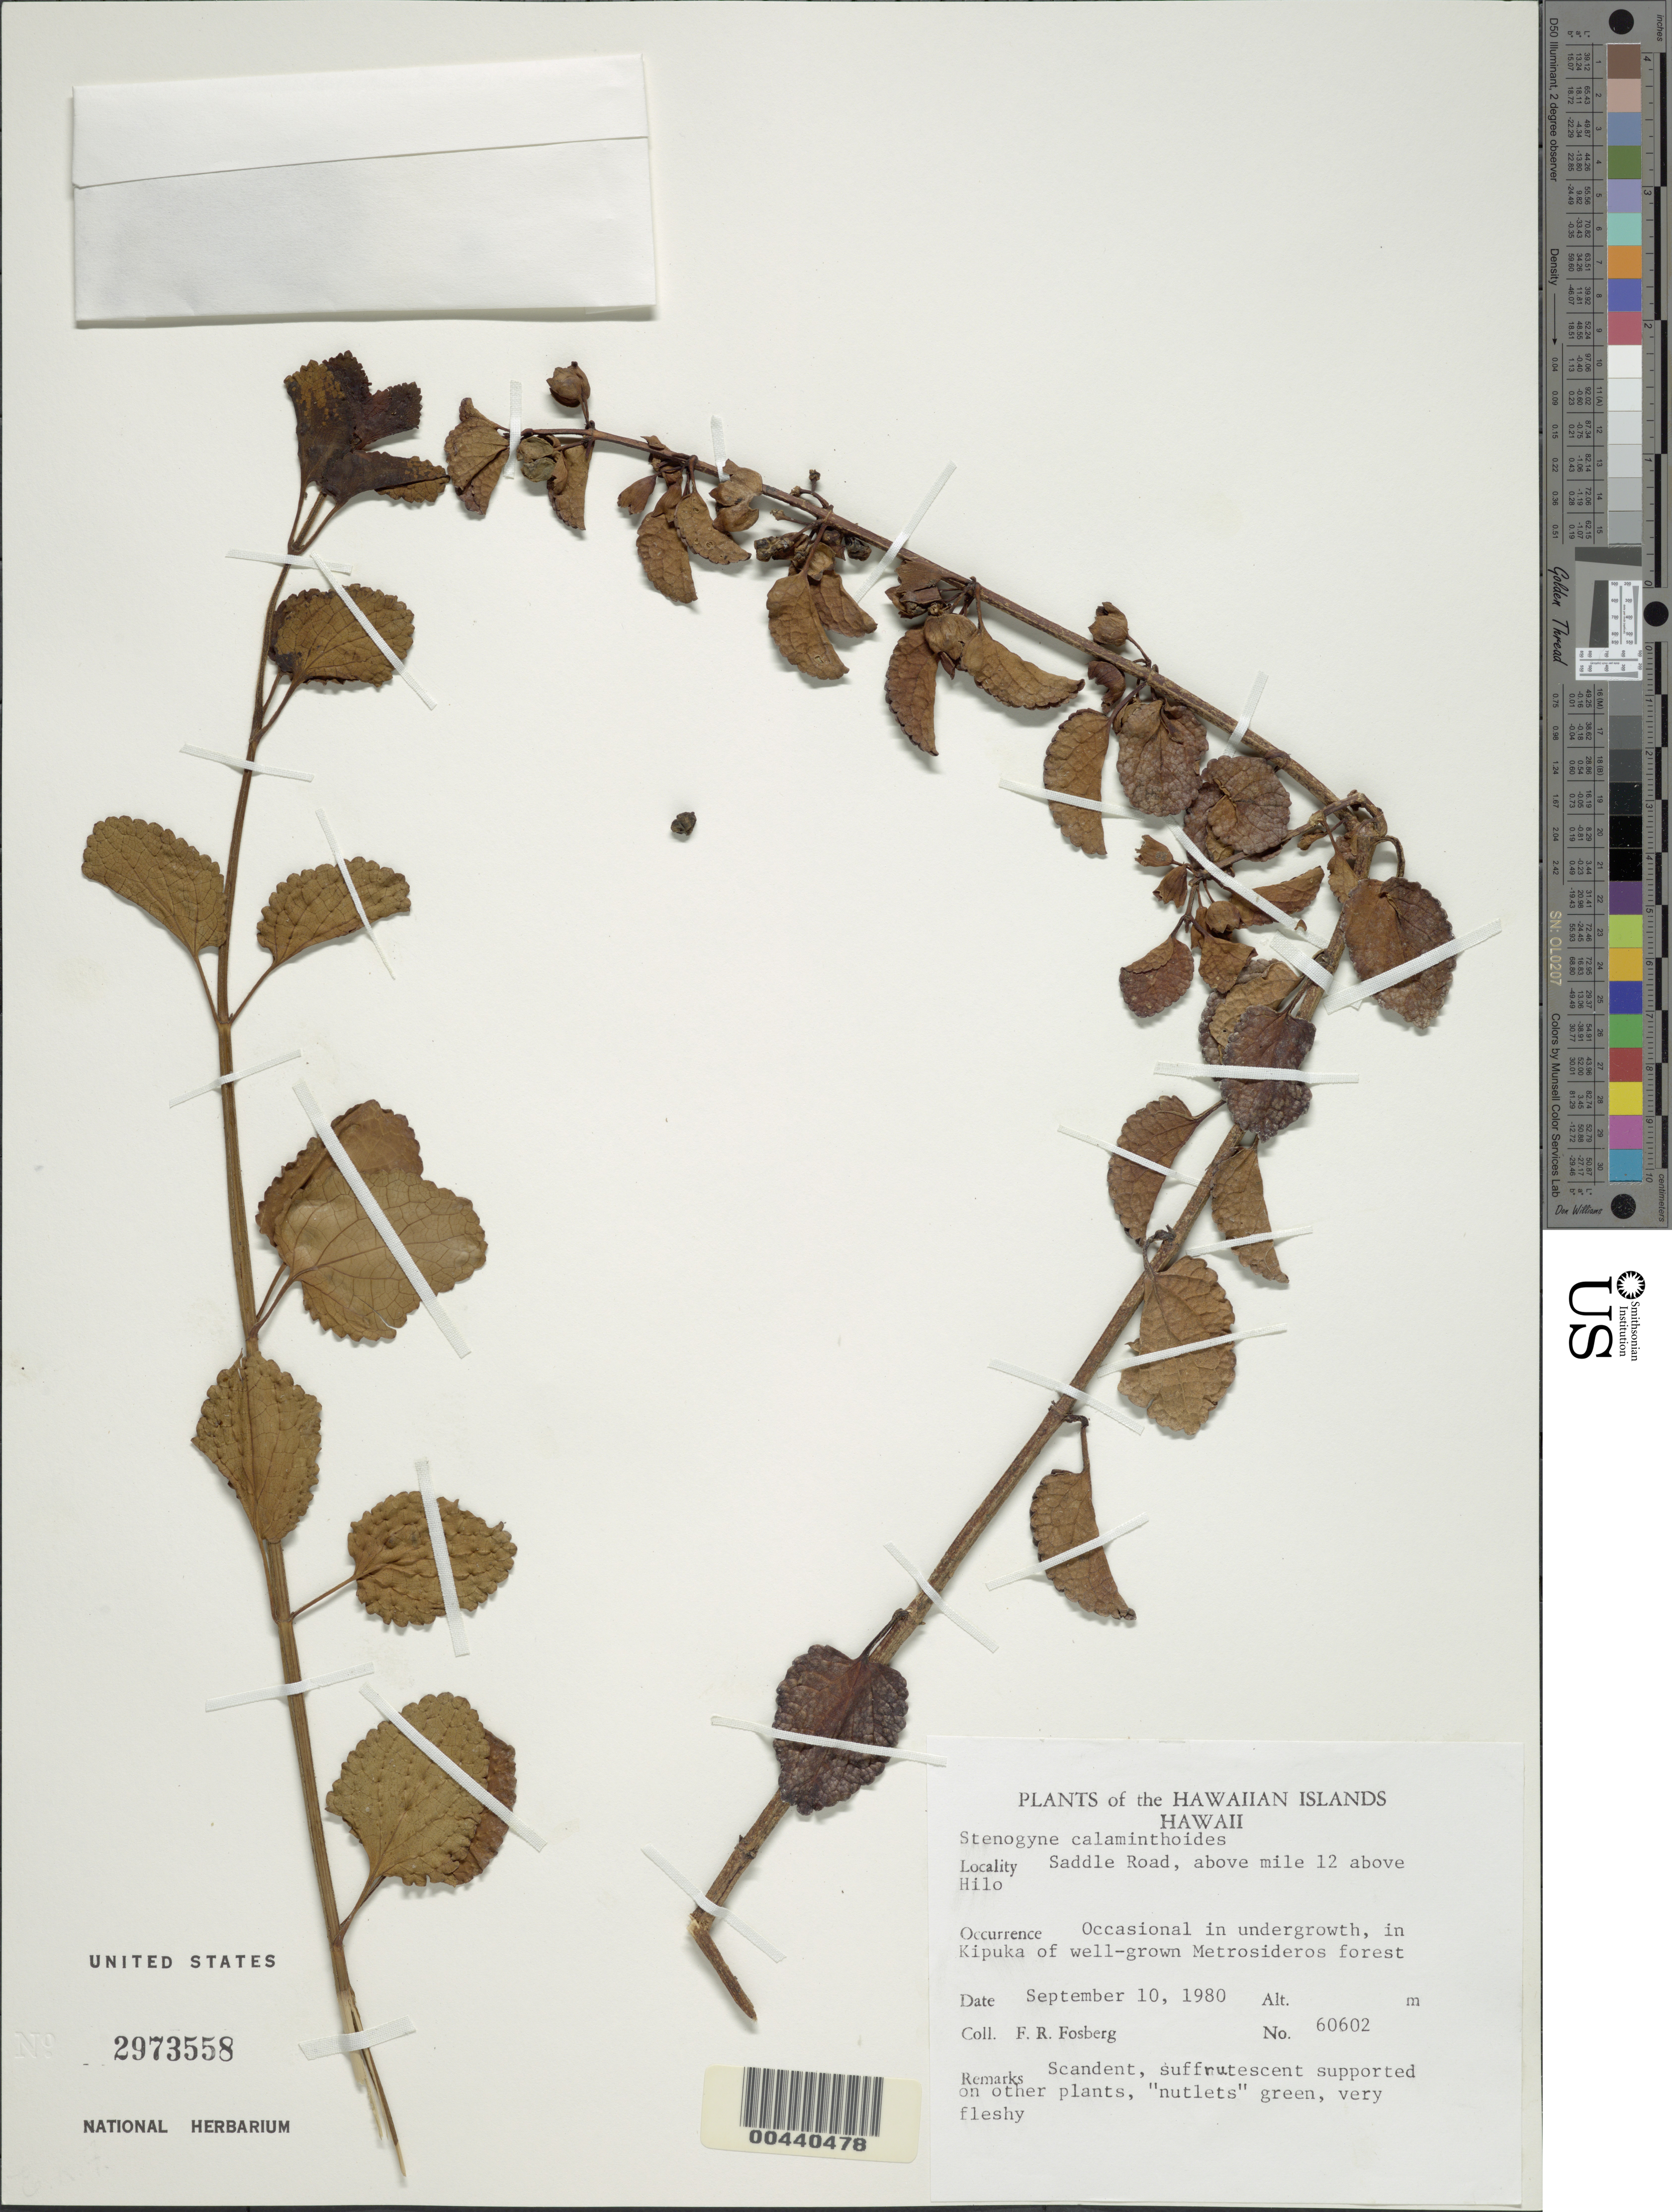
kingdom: Plantae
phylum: Tracheophyta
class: Magnoliopsida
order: Lamiales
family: Lamiaceae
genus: Stenogyne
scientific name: Stenogyne calaminthoides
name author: A. Gray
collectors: F. R. Fosberg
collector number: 60602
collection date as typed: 10 Sep 1980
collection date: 1980-09-10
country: United States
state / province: Hawaii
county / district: Hawaii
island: Hawaii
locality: Saddle Road, above mile 12 above Hilo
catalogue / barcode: US 2973558